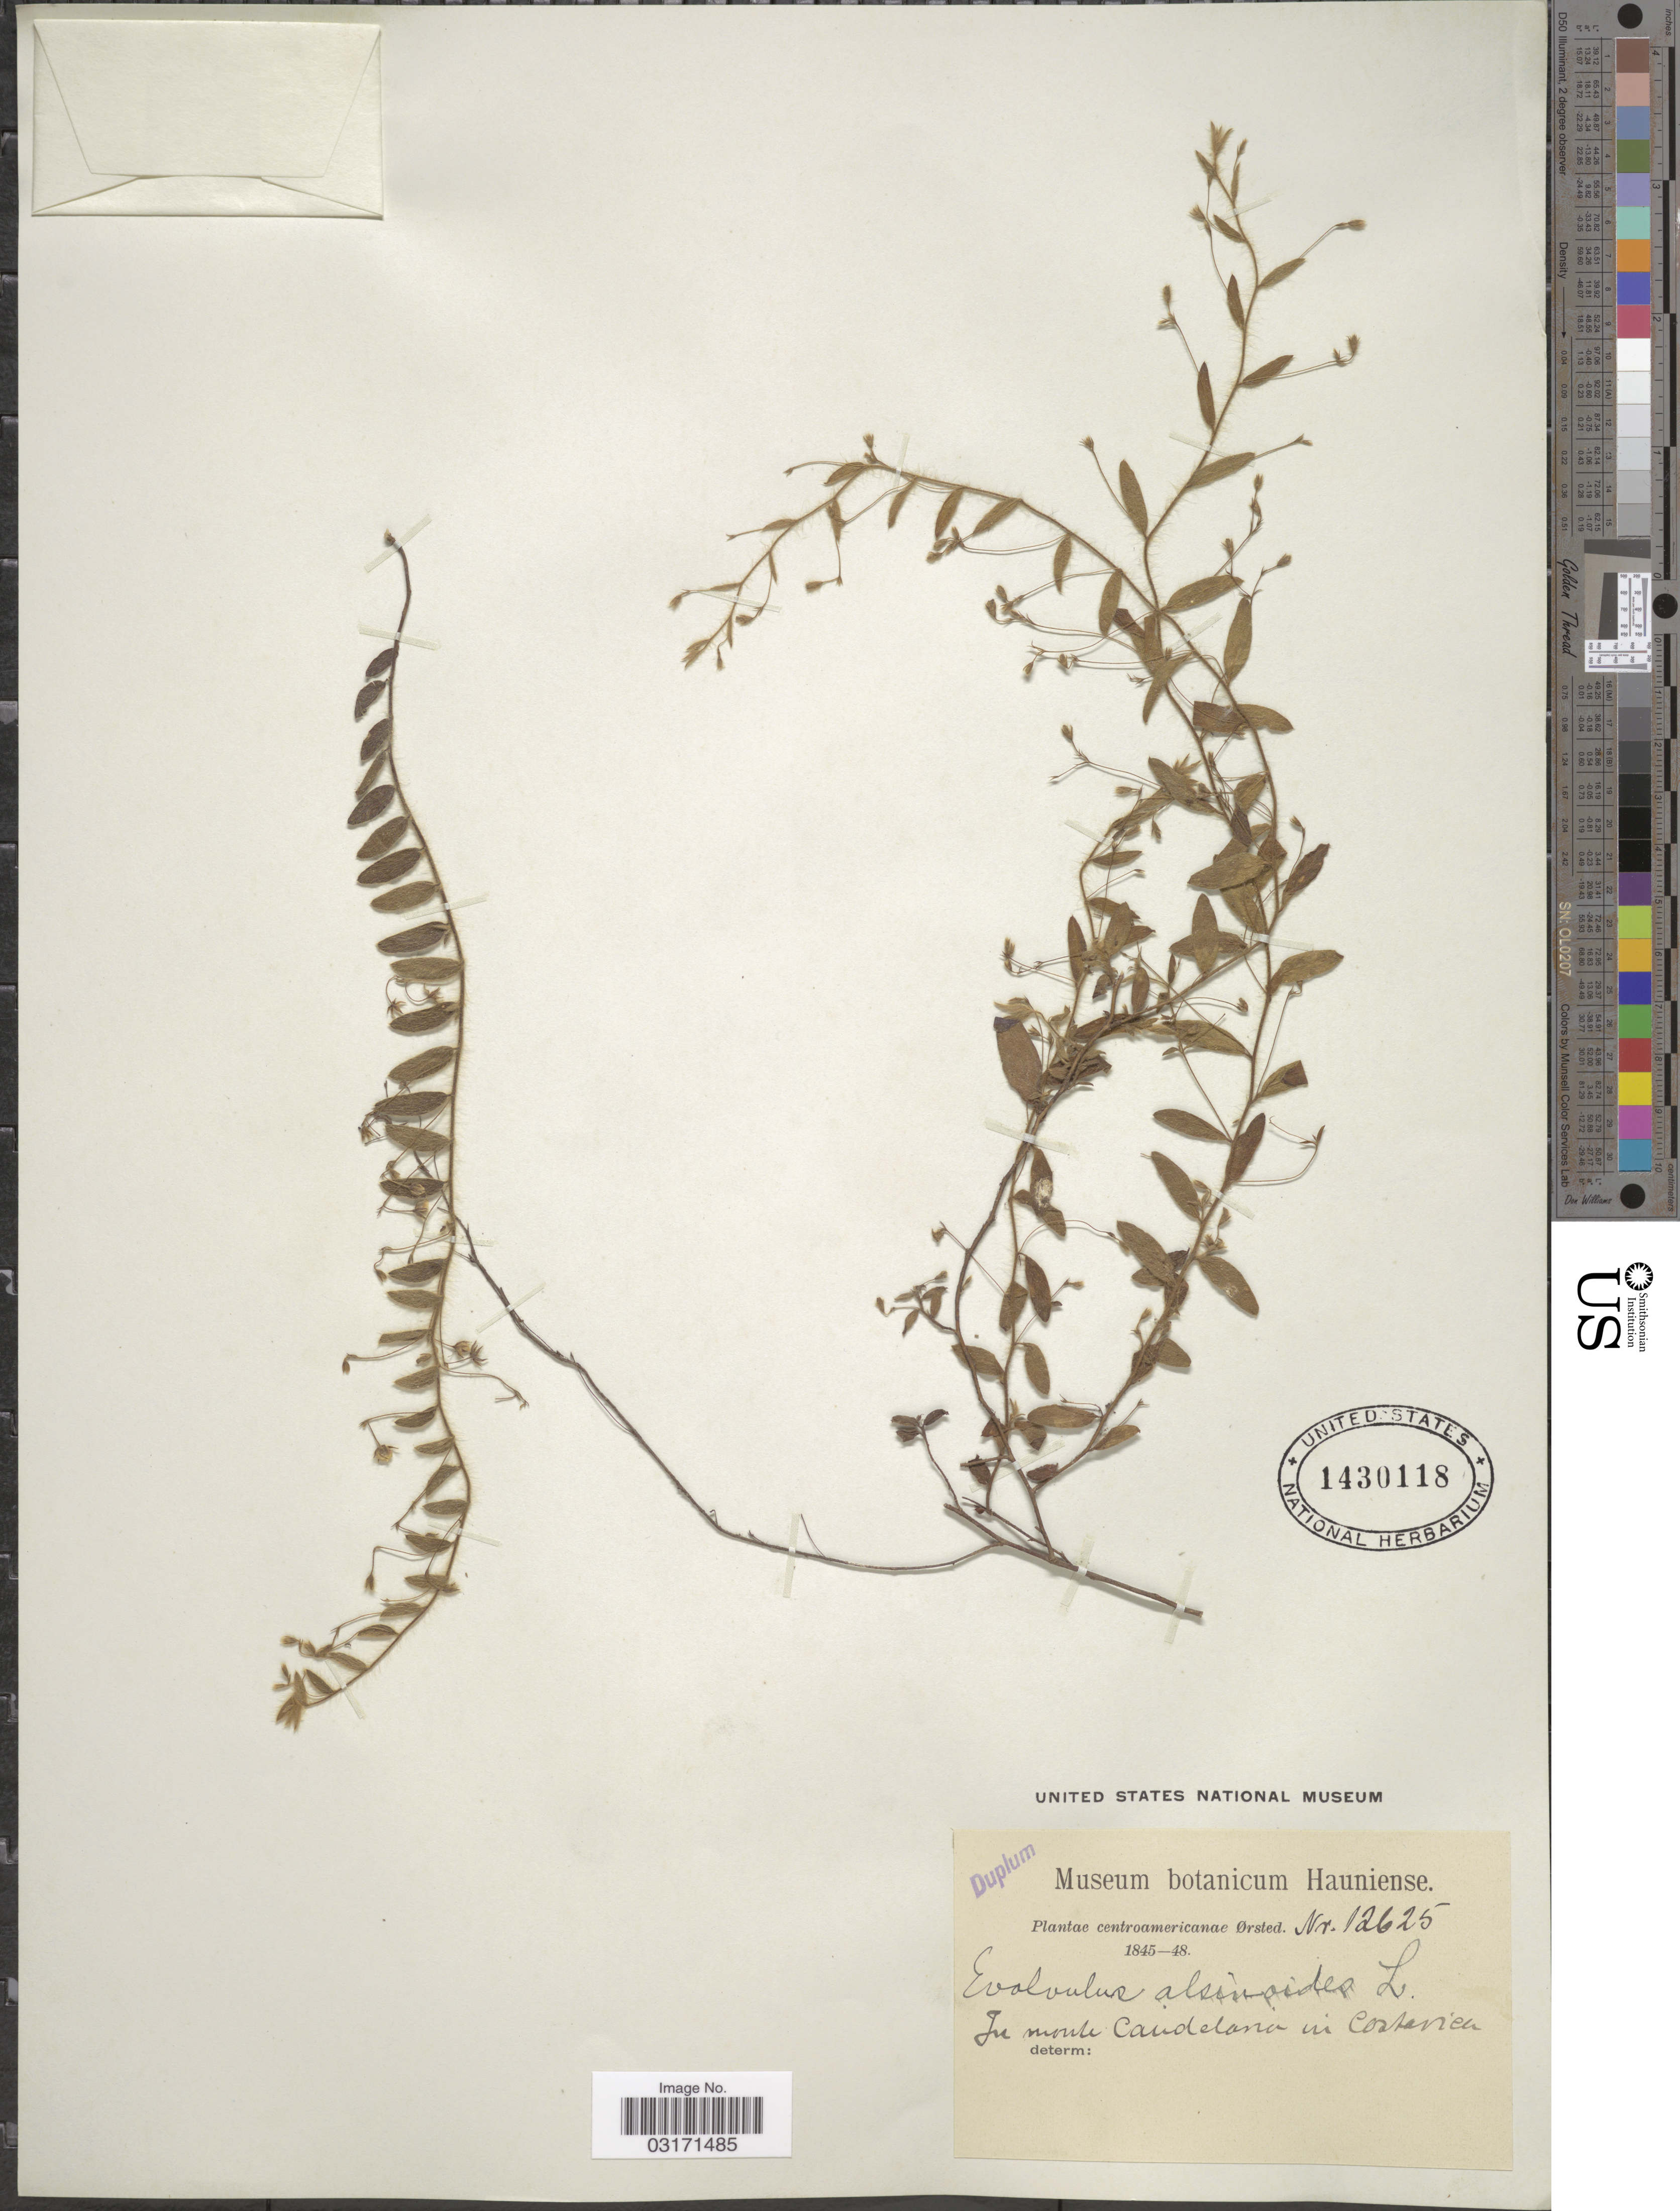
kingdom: Plantae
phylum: Tracheophyta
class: Magnoliopsida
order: Solanales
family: Convolvulaceae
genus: Evolvulus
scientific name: Evolvulus alsinoides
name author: (L.) L.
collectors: Ørsted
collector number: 12625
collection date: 1845/1848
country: Costa Rica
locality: Centroamericanae, In monte Candelaria in Costarica.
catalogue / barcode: US 1430118